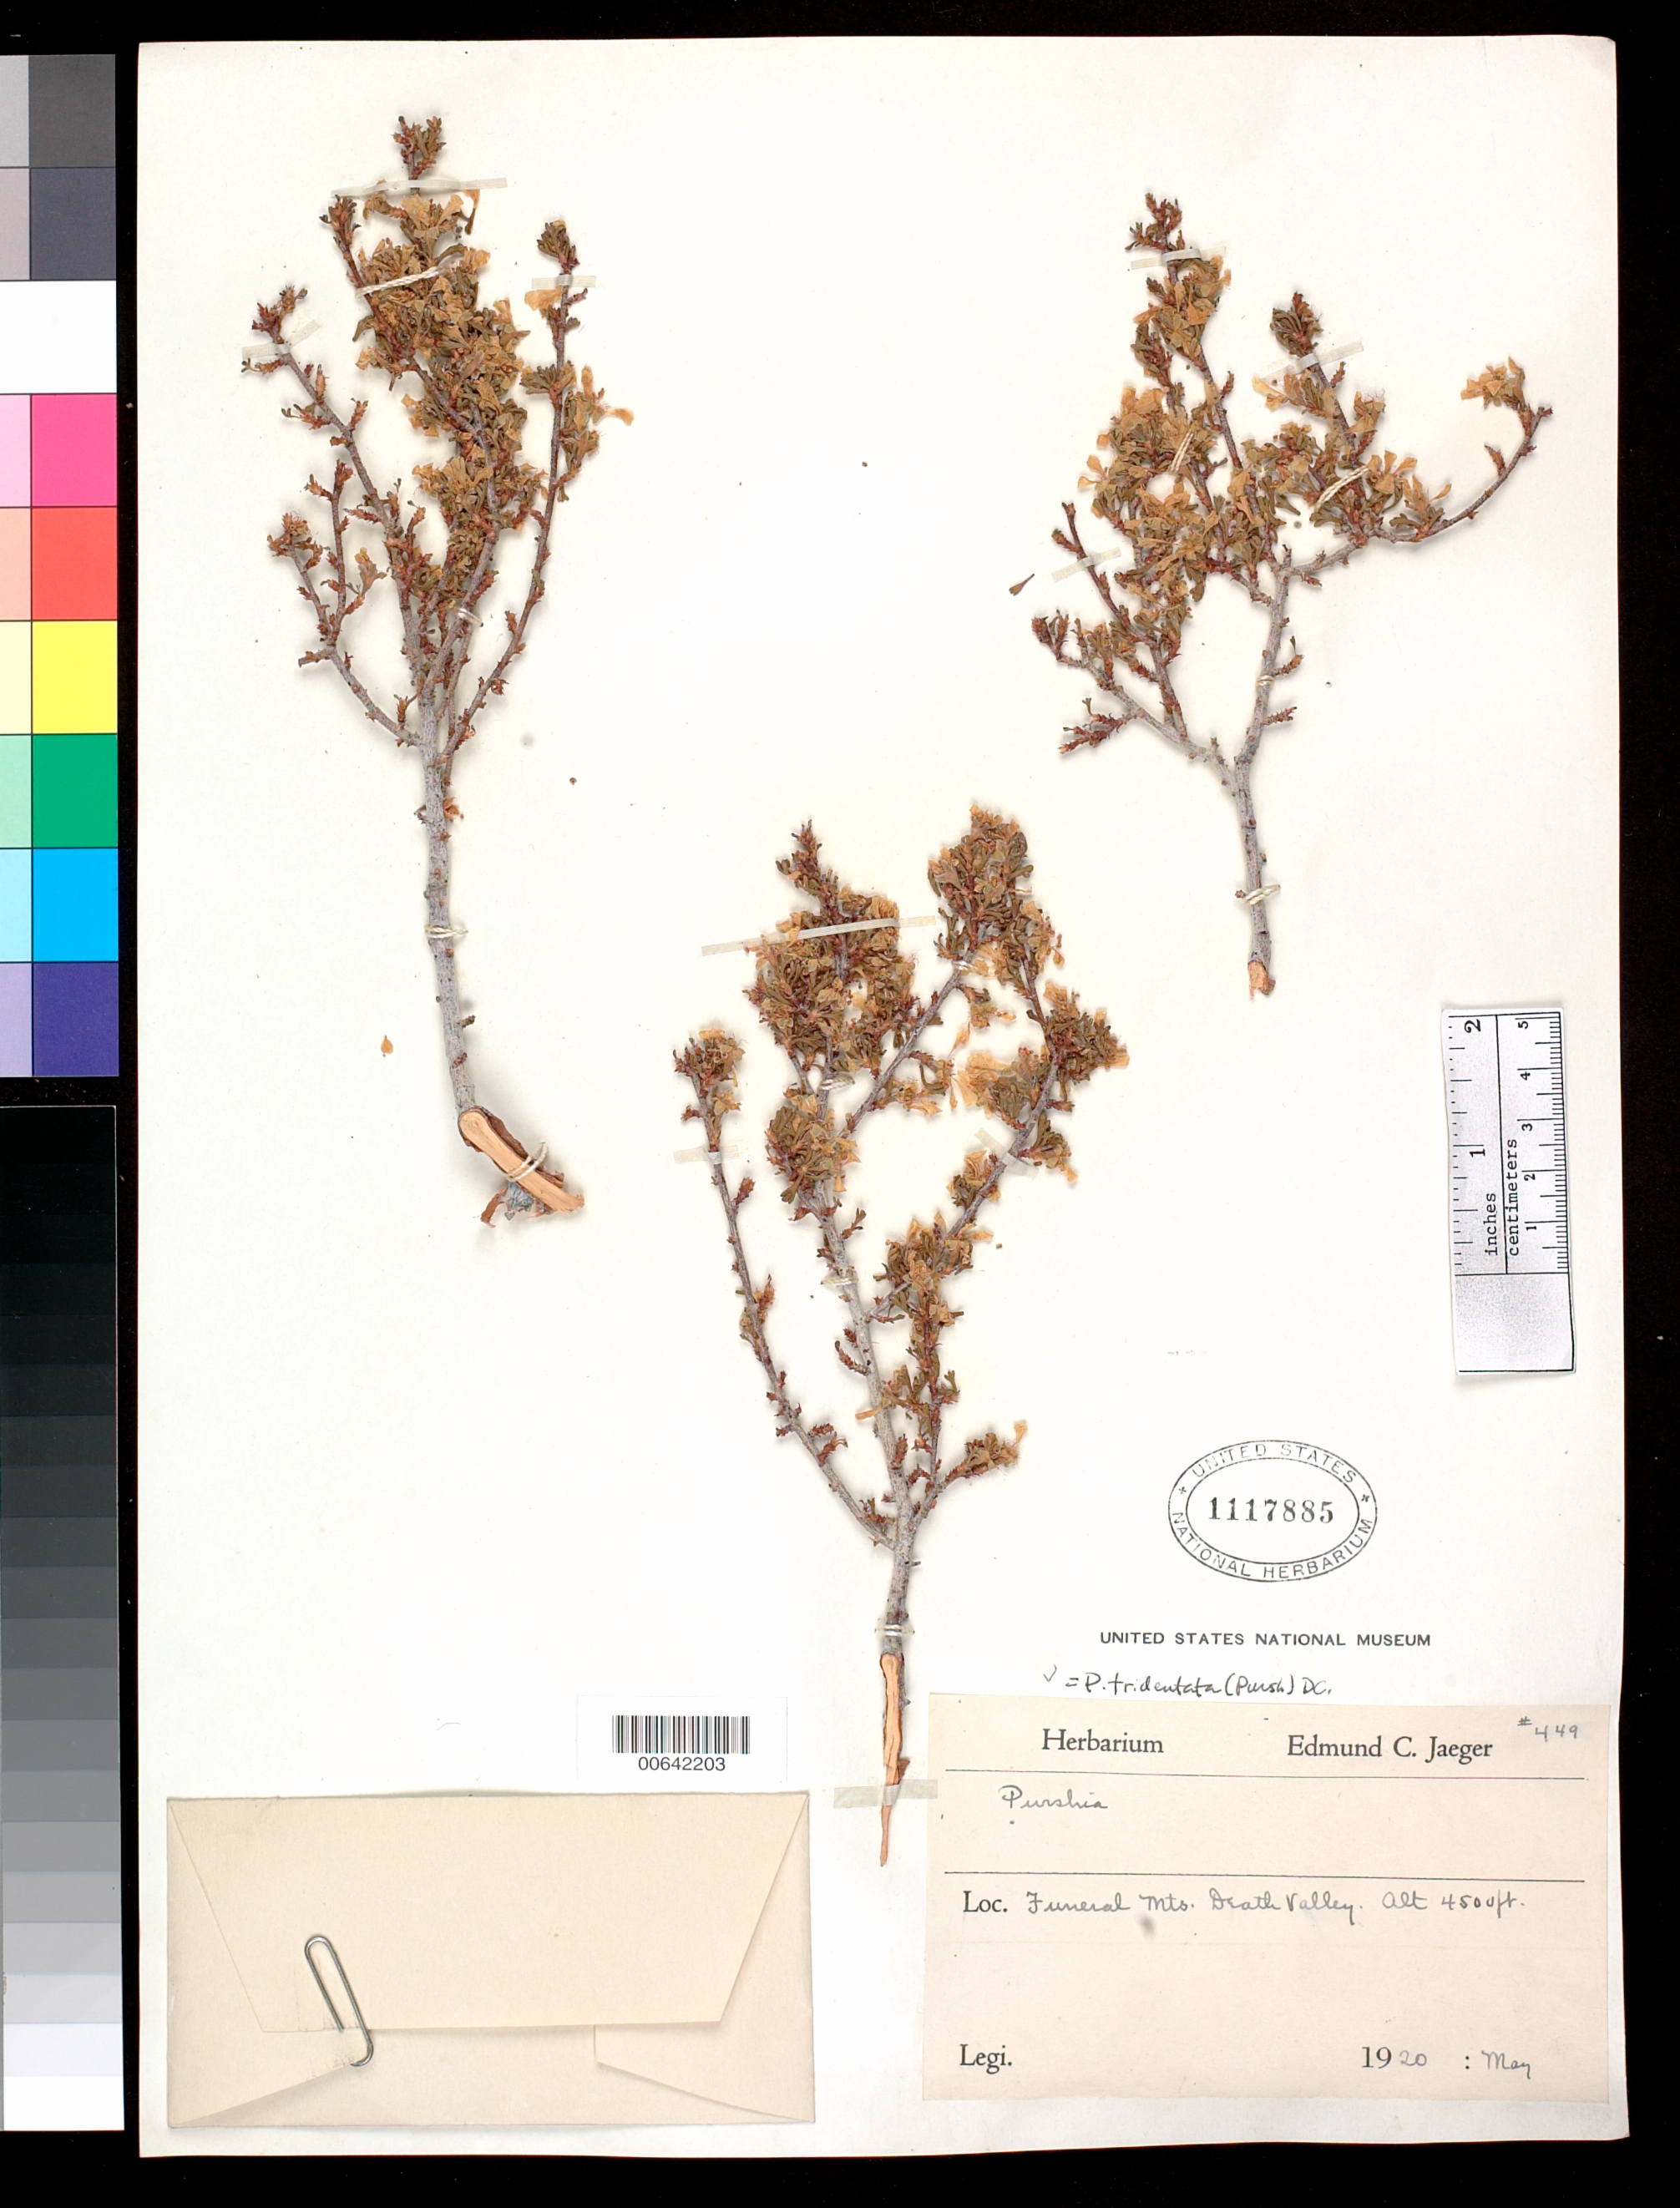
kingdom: Plantae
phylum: Tracheophyta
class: Magnoliopsida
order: Rosales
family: Rosaceae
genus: Purshia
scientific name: Purshia glandulosa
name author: Curran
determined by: Strong, Mark T., (BOT), Smithsonian Institution - National Museum of Natural History (UNITED STATES)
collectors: E. Jaeger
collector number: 449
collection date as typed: May 1920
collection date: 1920-05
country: United States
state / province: California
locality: Funeral Mts., Death Valley.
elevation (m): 1372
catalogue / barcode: US 1117885